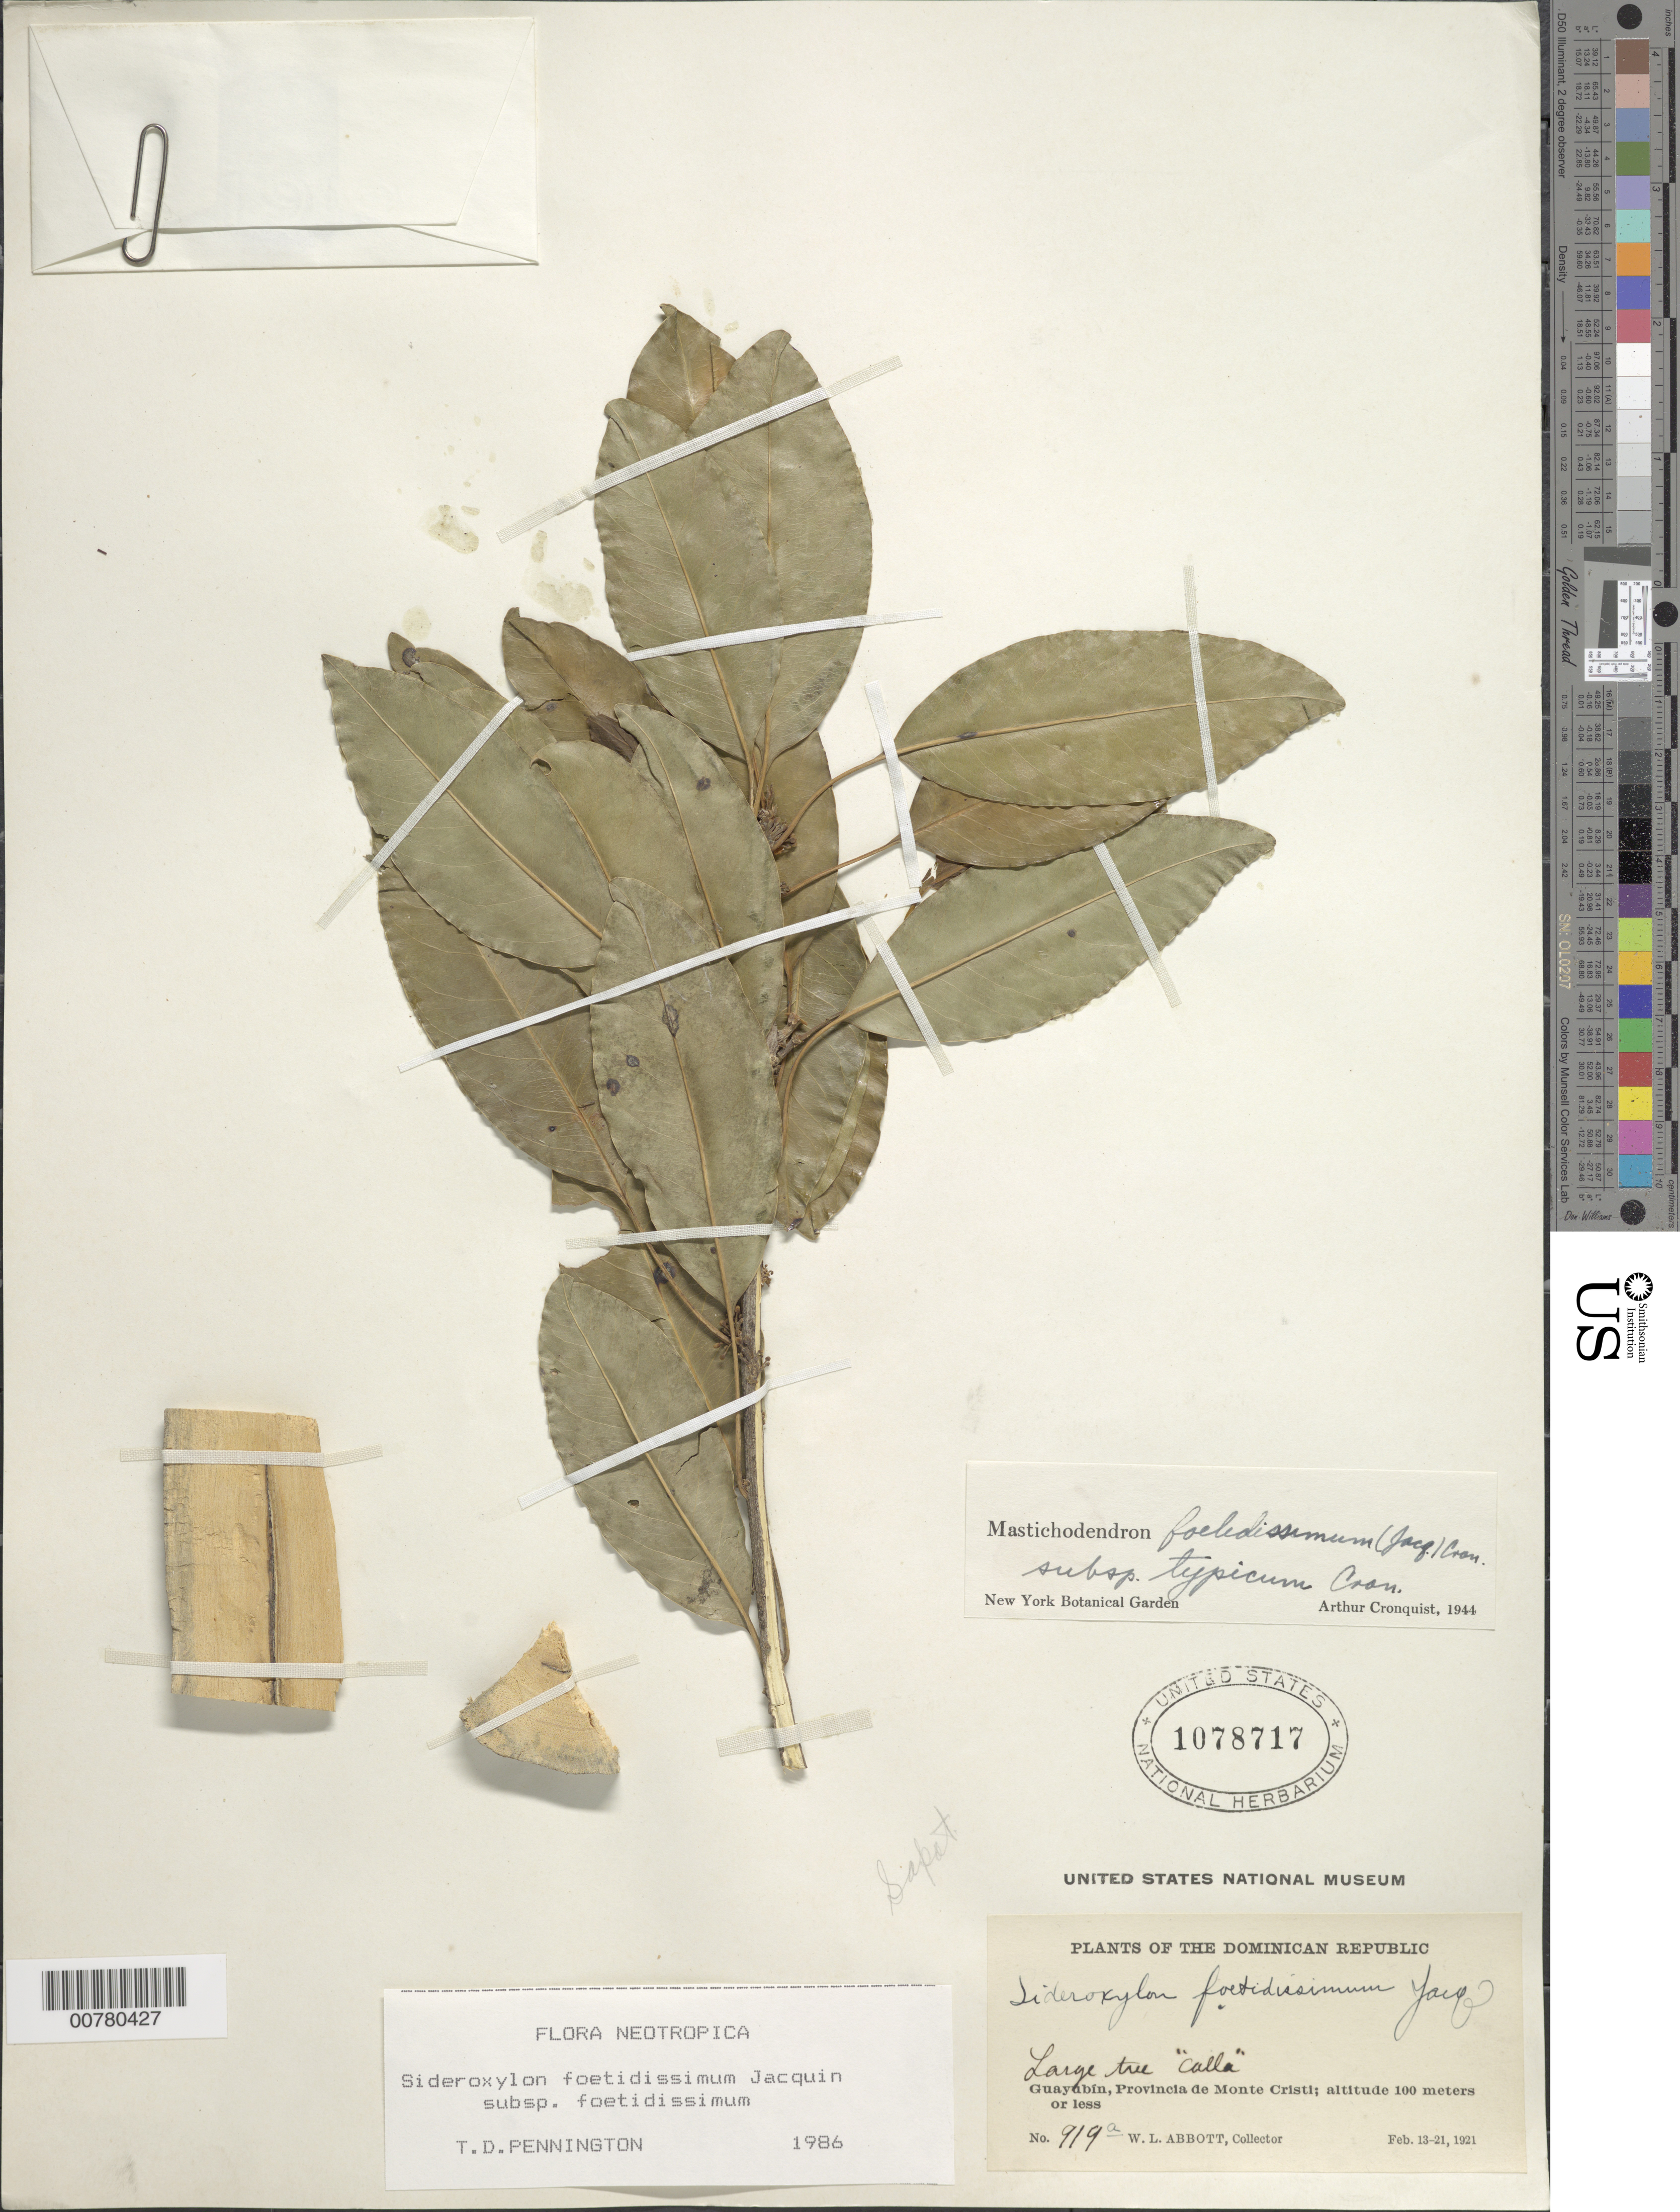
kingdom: Plantae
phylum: Tracheophyta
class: Magnoliopsida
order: Ericales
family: Sapotaceae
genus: Sideroxylon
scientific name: Sideroxylon foetidissimum subsp. foetidissimum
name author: Jacq.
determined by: Pennington, T. D., (K)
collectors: W. L. Abbott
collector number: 919a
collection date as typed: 13 Feb 1910 to 21 Feb 1921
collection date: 1910-02-13/1921-02-21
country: Dominican Republic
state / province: Monte Cristi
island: Hispaniola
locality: Guayubín.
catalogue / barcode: US 1078717